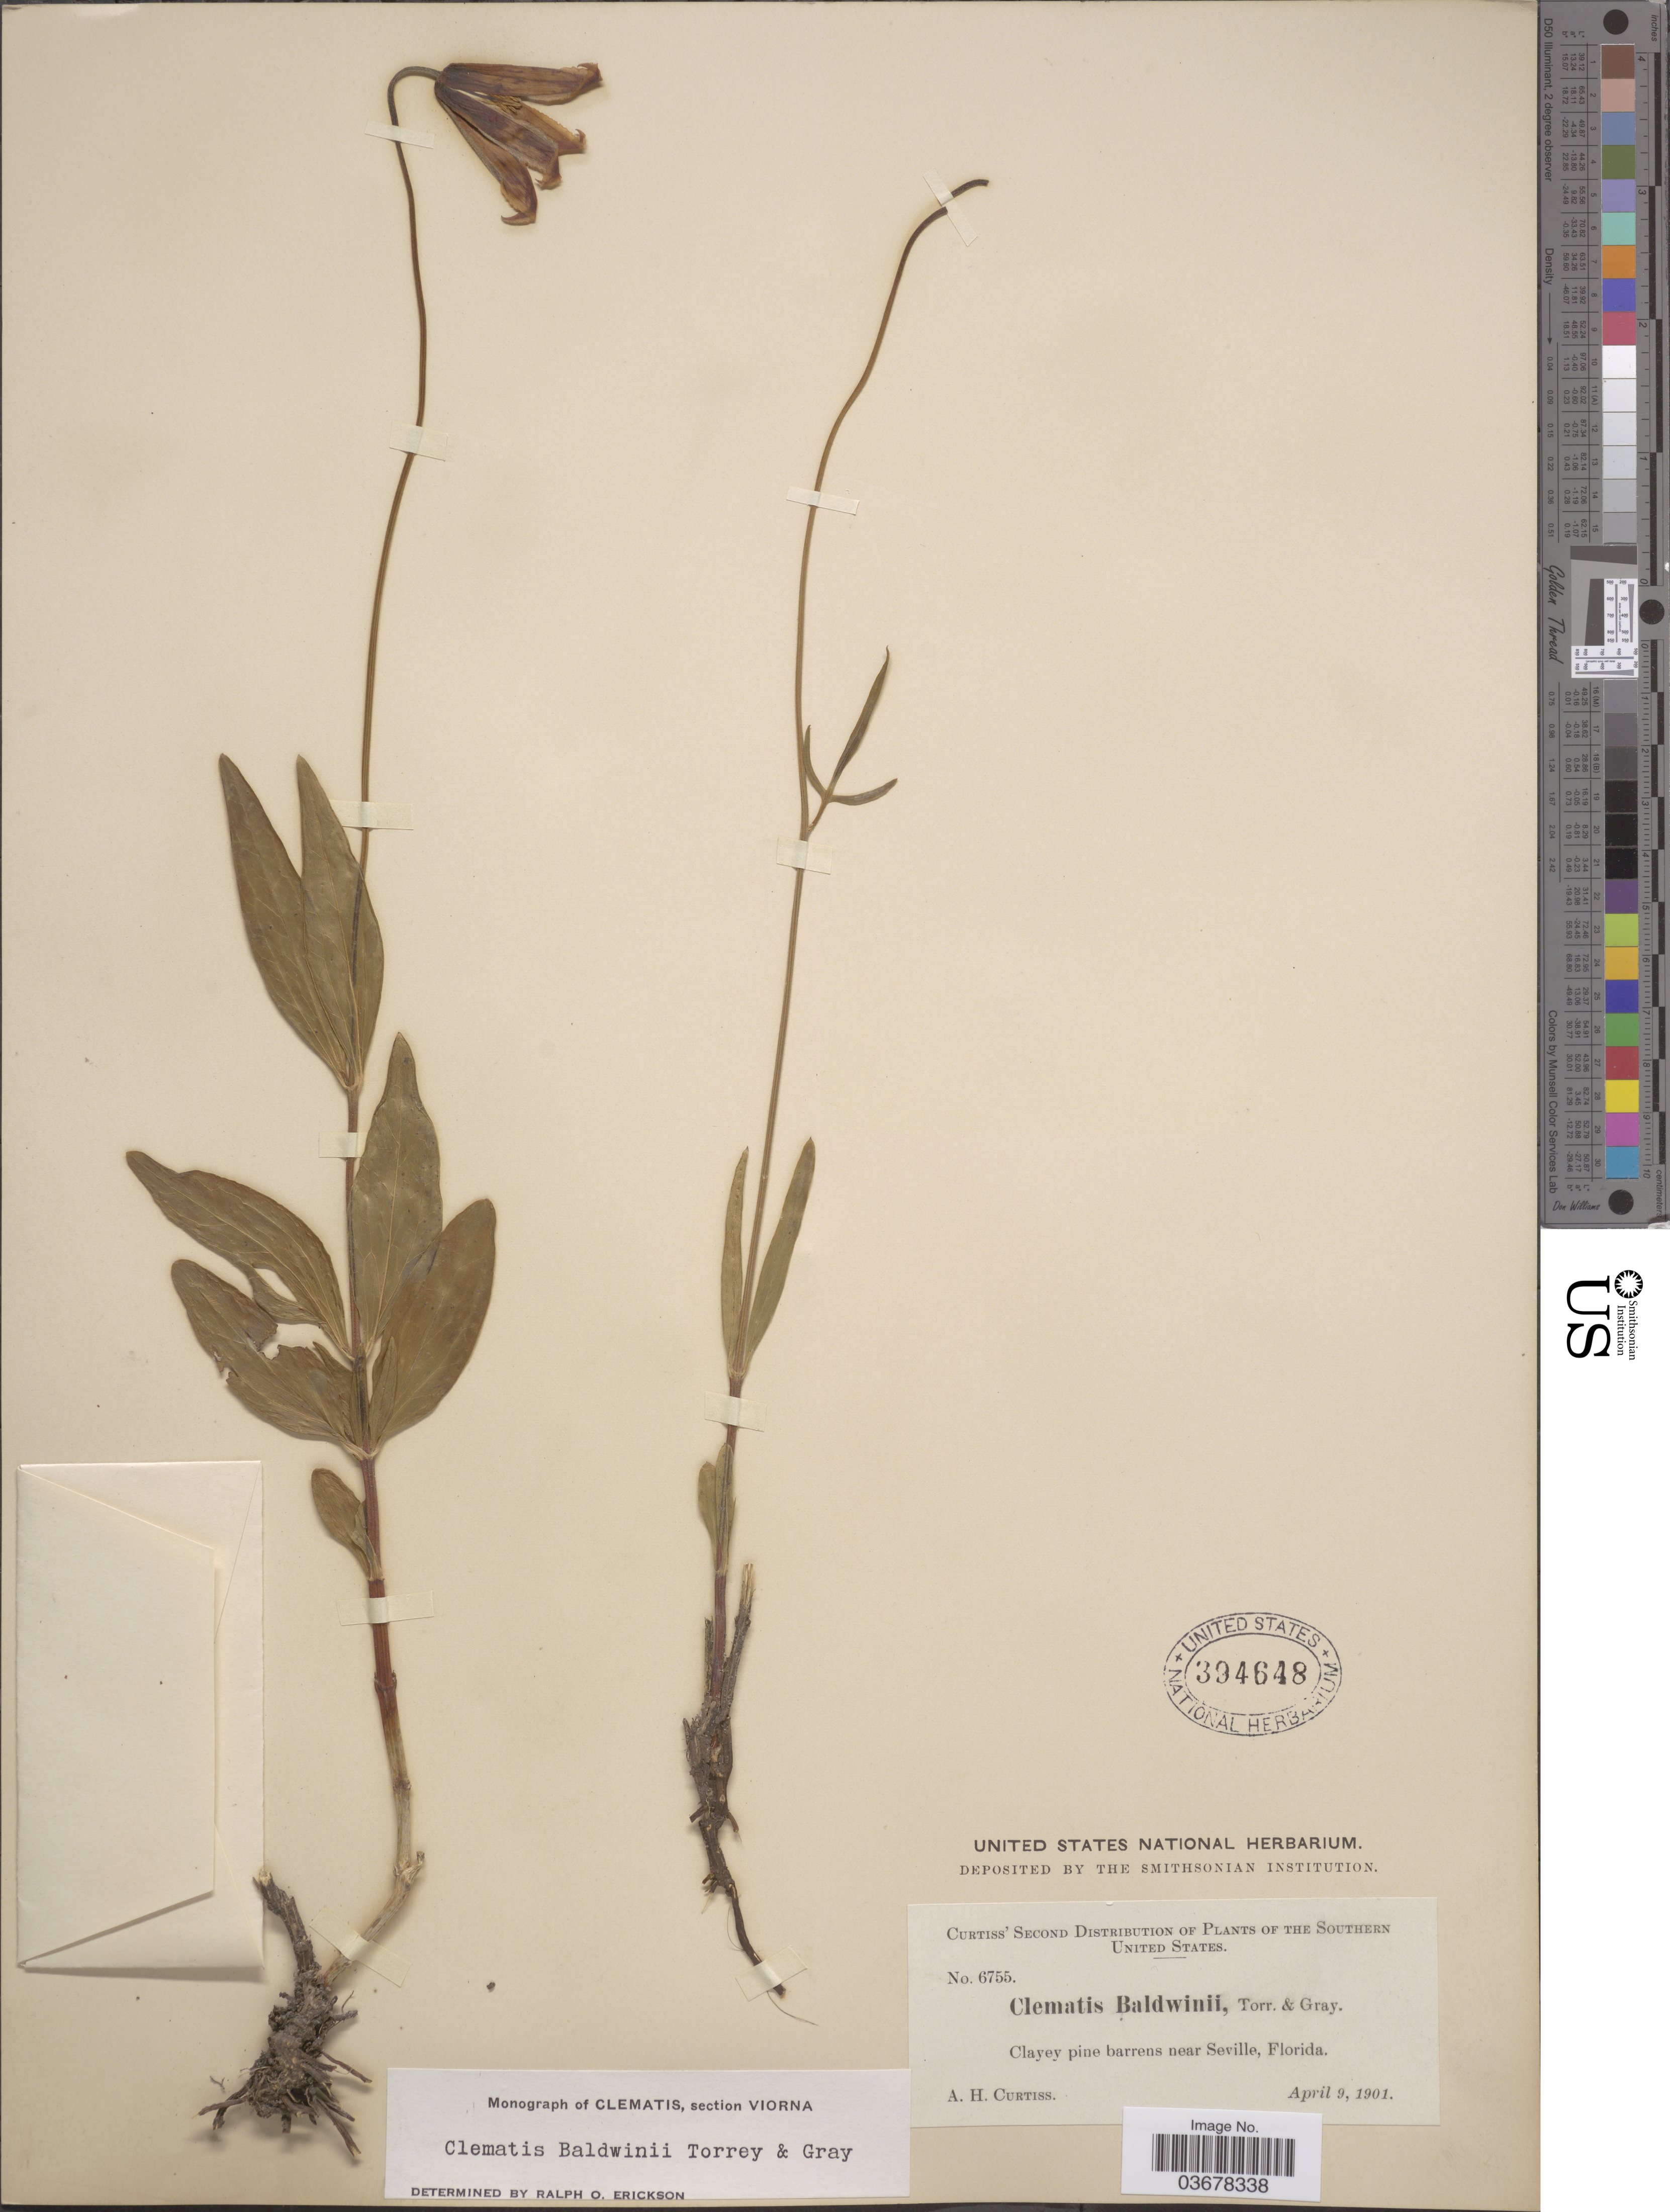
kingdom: Plantae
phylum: Tracheophyta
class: Magnoliopsida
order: Ranunculales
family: Ranunculaceae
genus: Clematis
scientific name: Clematis viorna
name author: L.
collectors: A. H. Curtiss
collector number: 6755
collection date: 1901-04-09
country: United States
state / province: Florida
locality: Southern United States. Near Seville.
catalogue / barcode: US 394648